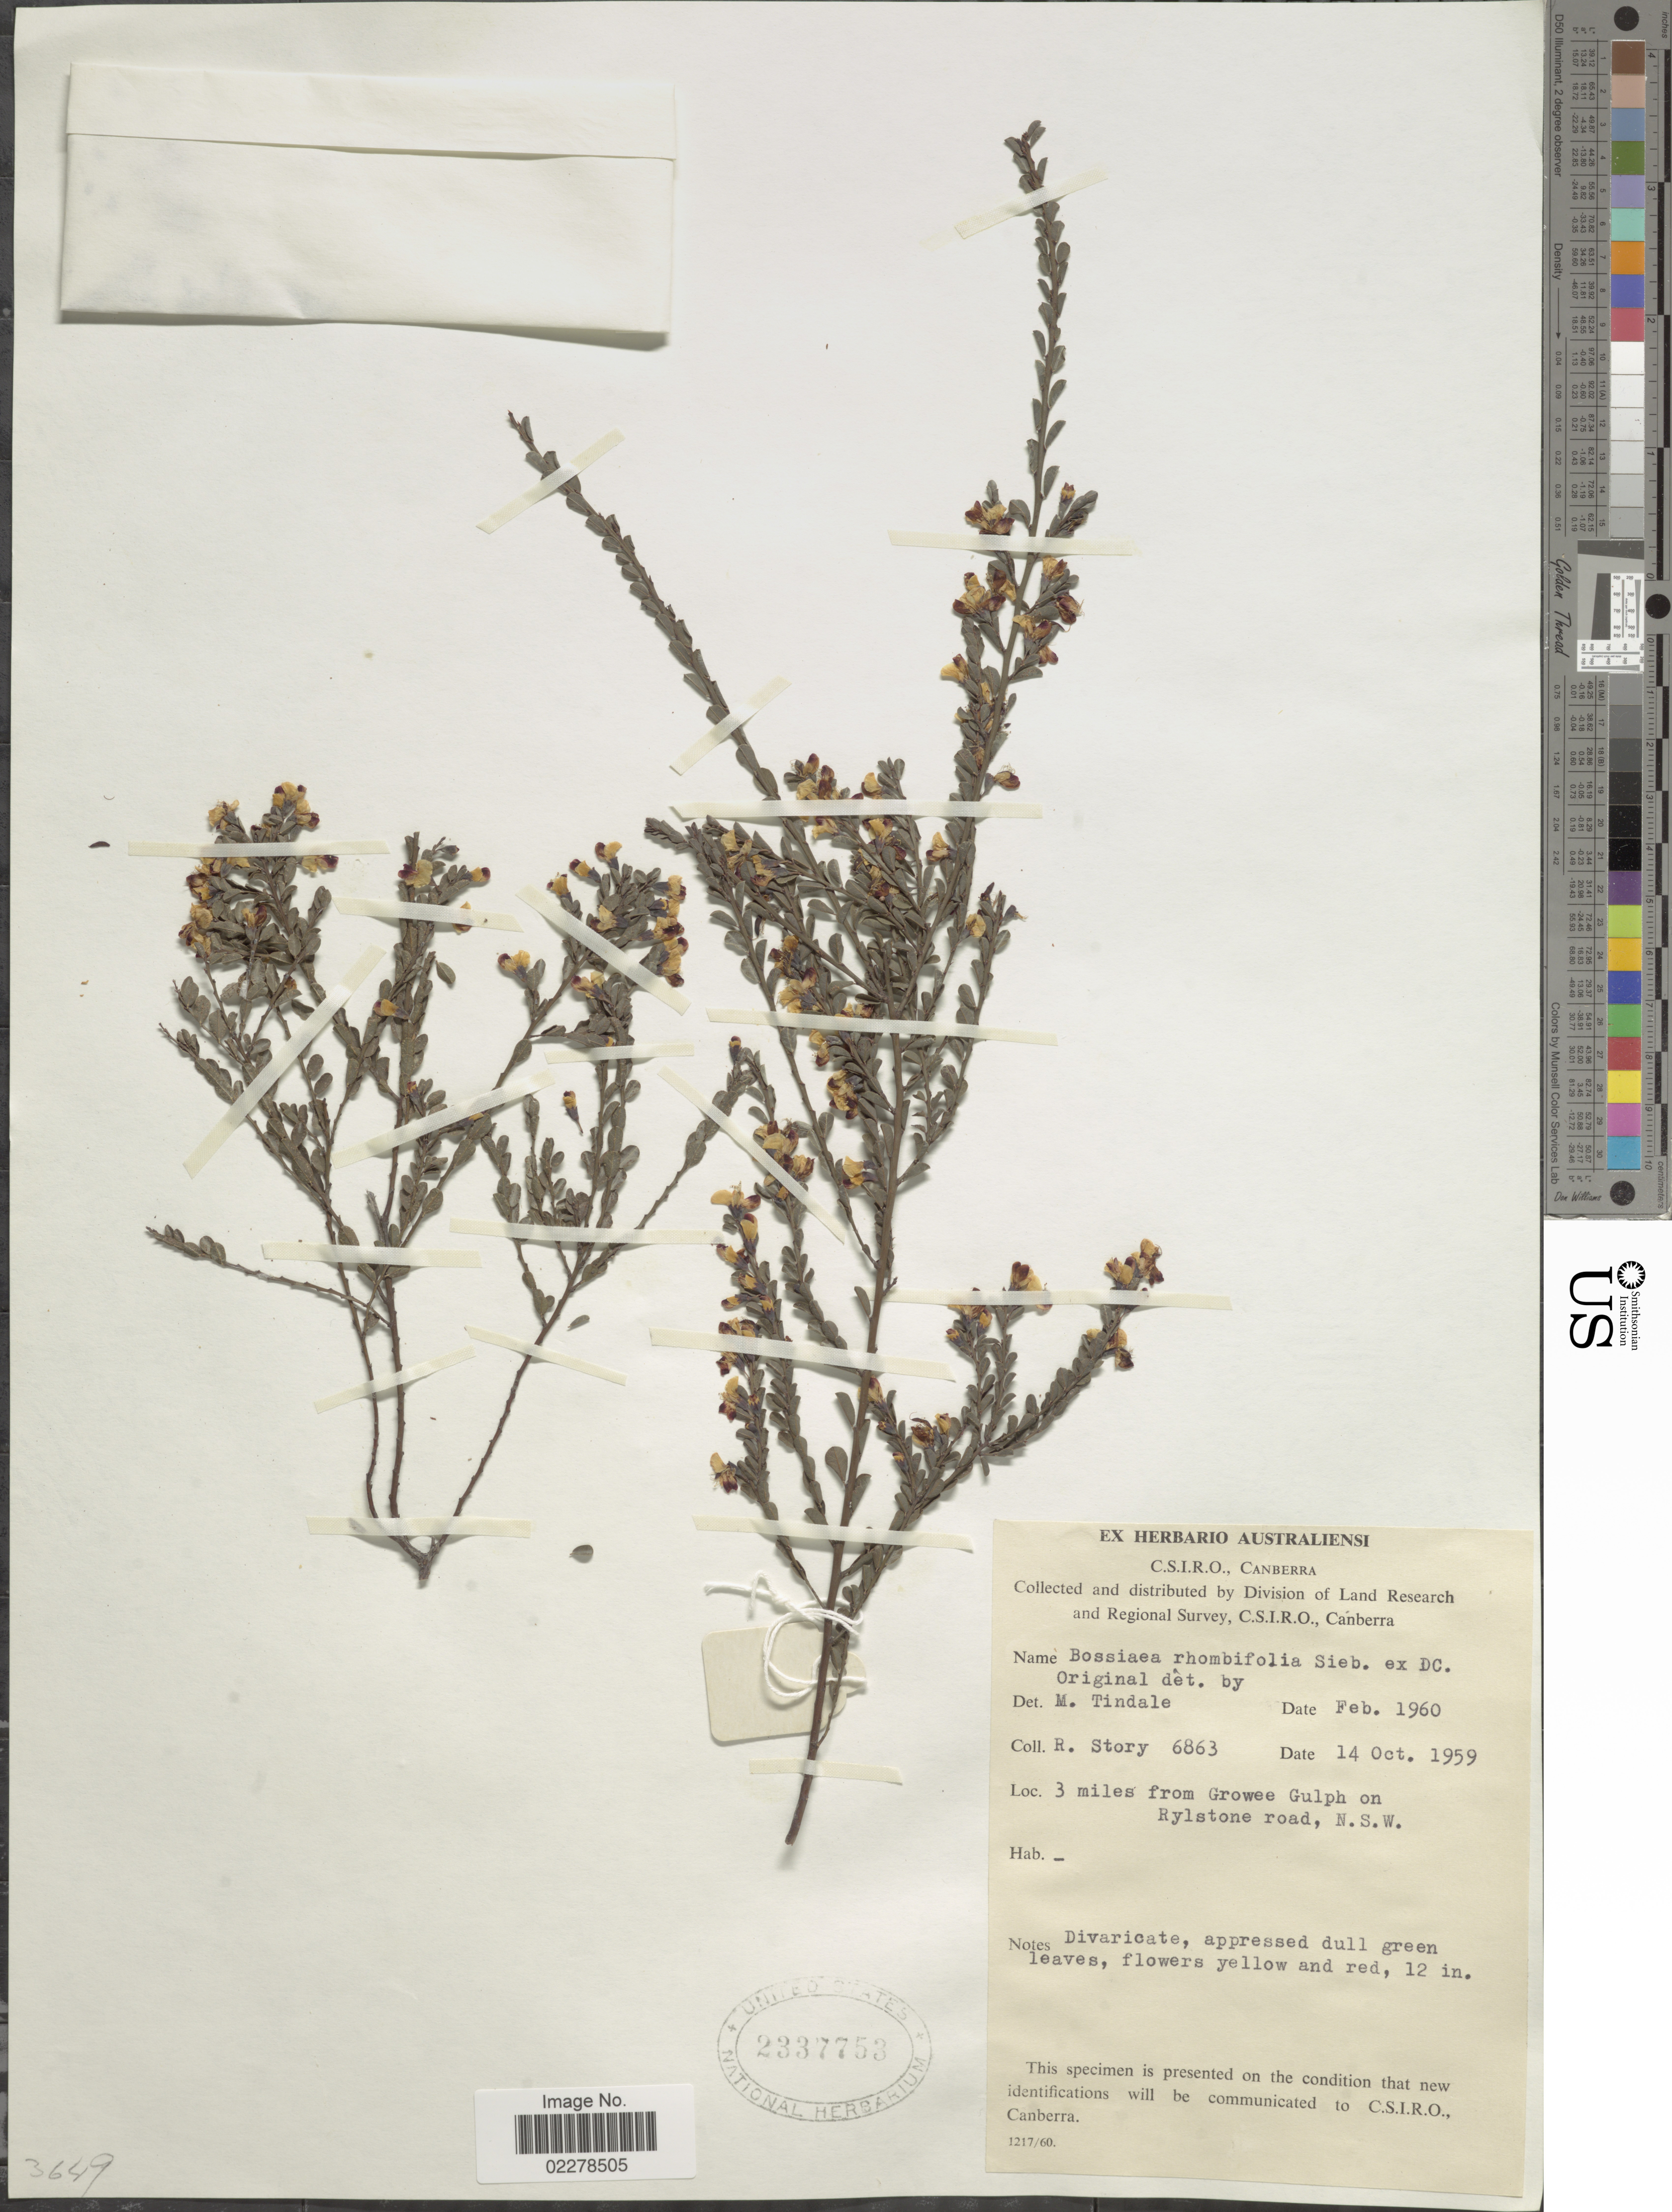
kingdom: Plantae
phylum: Tracheophyta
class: Magnoliopsida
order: Fabales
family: Fabaceae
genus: Bossiaea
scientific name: Bossiaea rhombifolia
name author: Sieber ex DC.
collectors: R. Story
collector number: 6863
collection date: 1959-10-14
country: Australia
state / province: New South Wales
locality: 3 miles from Growee Gulp on Rylstone road, N.S.W.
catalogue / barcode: US 2337753